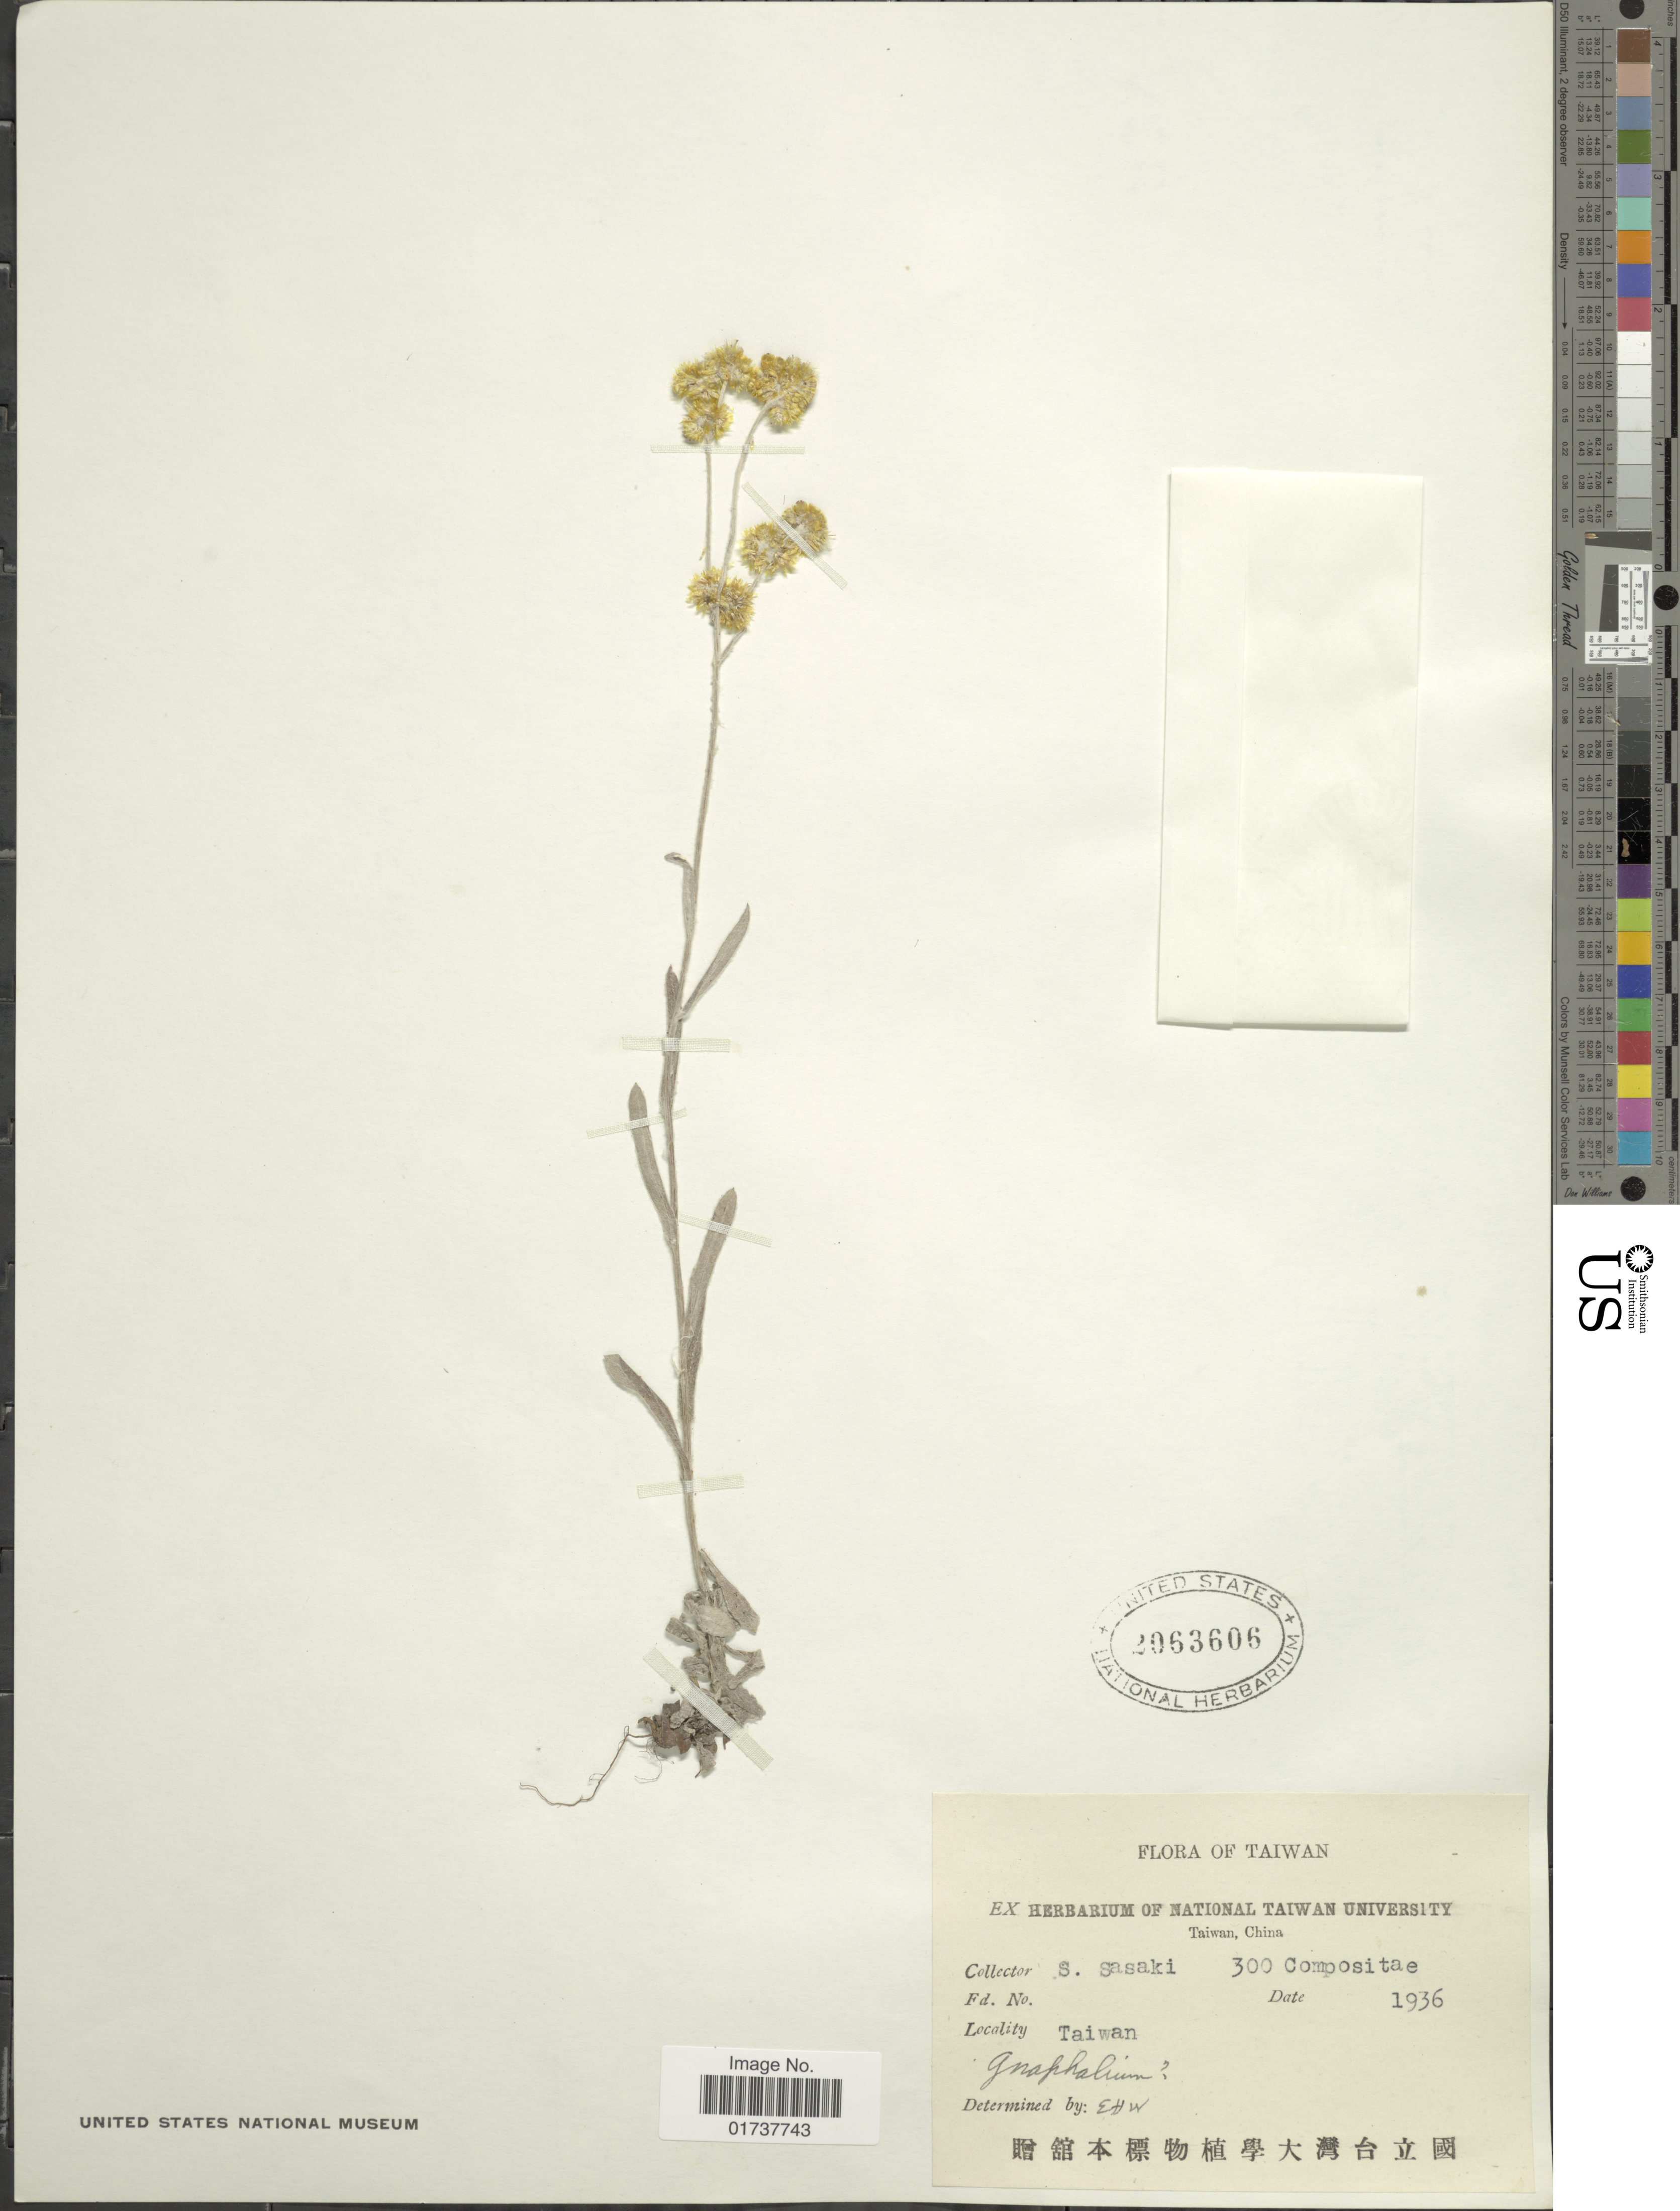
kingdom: Plantae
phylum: Tracheophyta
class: Magnoliopsida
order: Asterales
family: Asteraceae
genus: Gnaphalium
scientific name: Gnaphalium sp.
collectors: S. Sasaki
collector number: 300?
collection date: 1936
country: Taiwan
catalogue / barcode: US 2063606